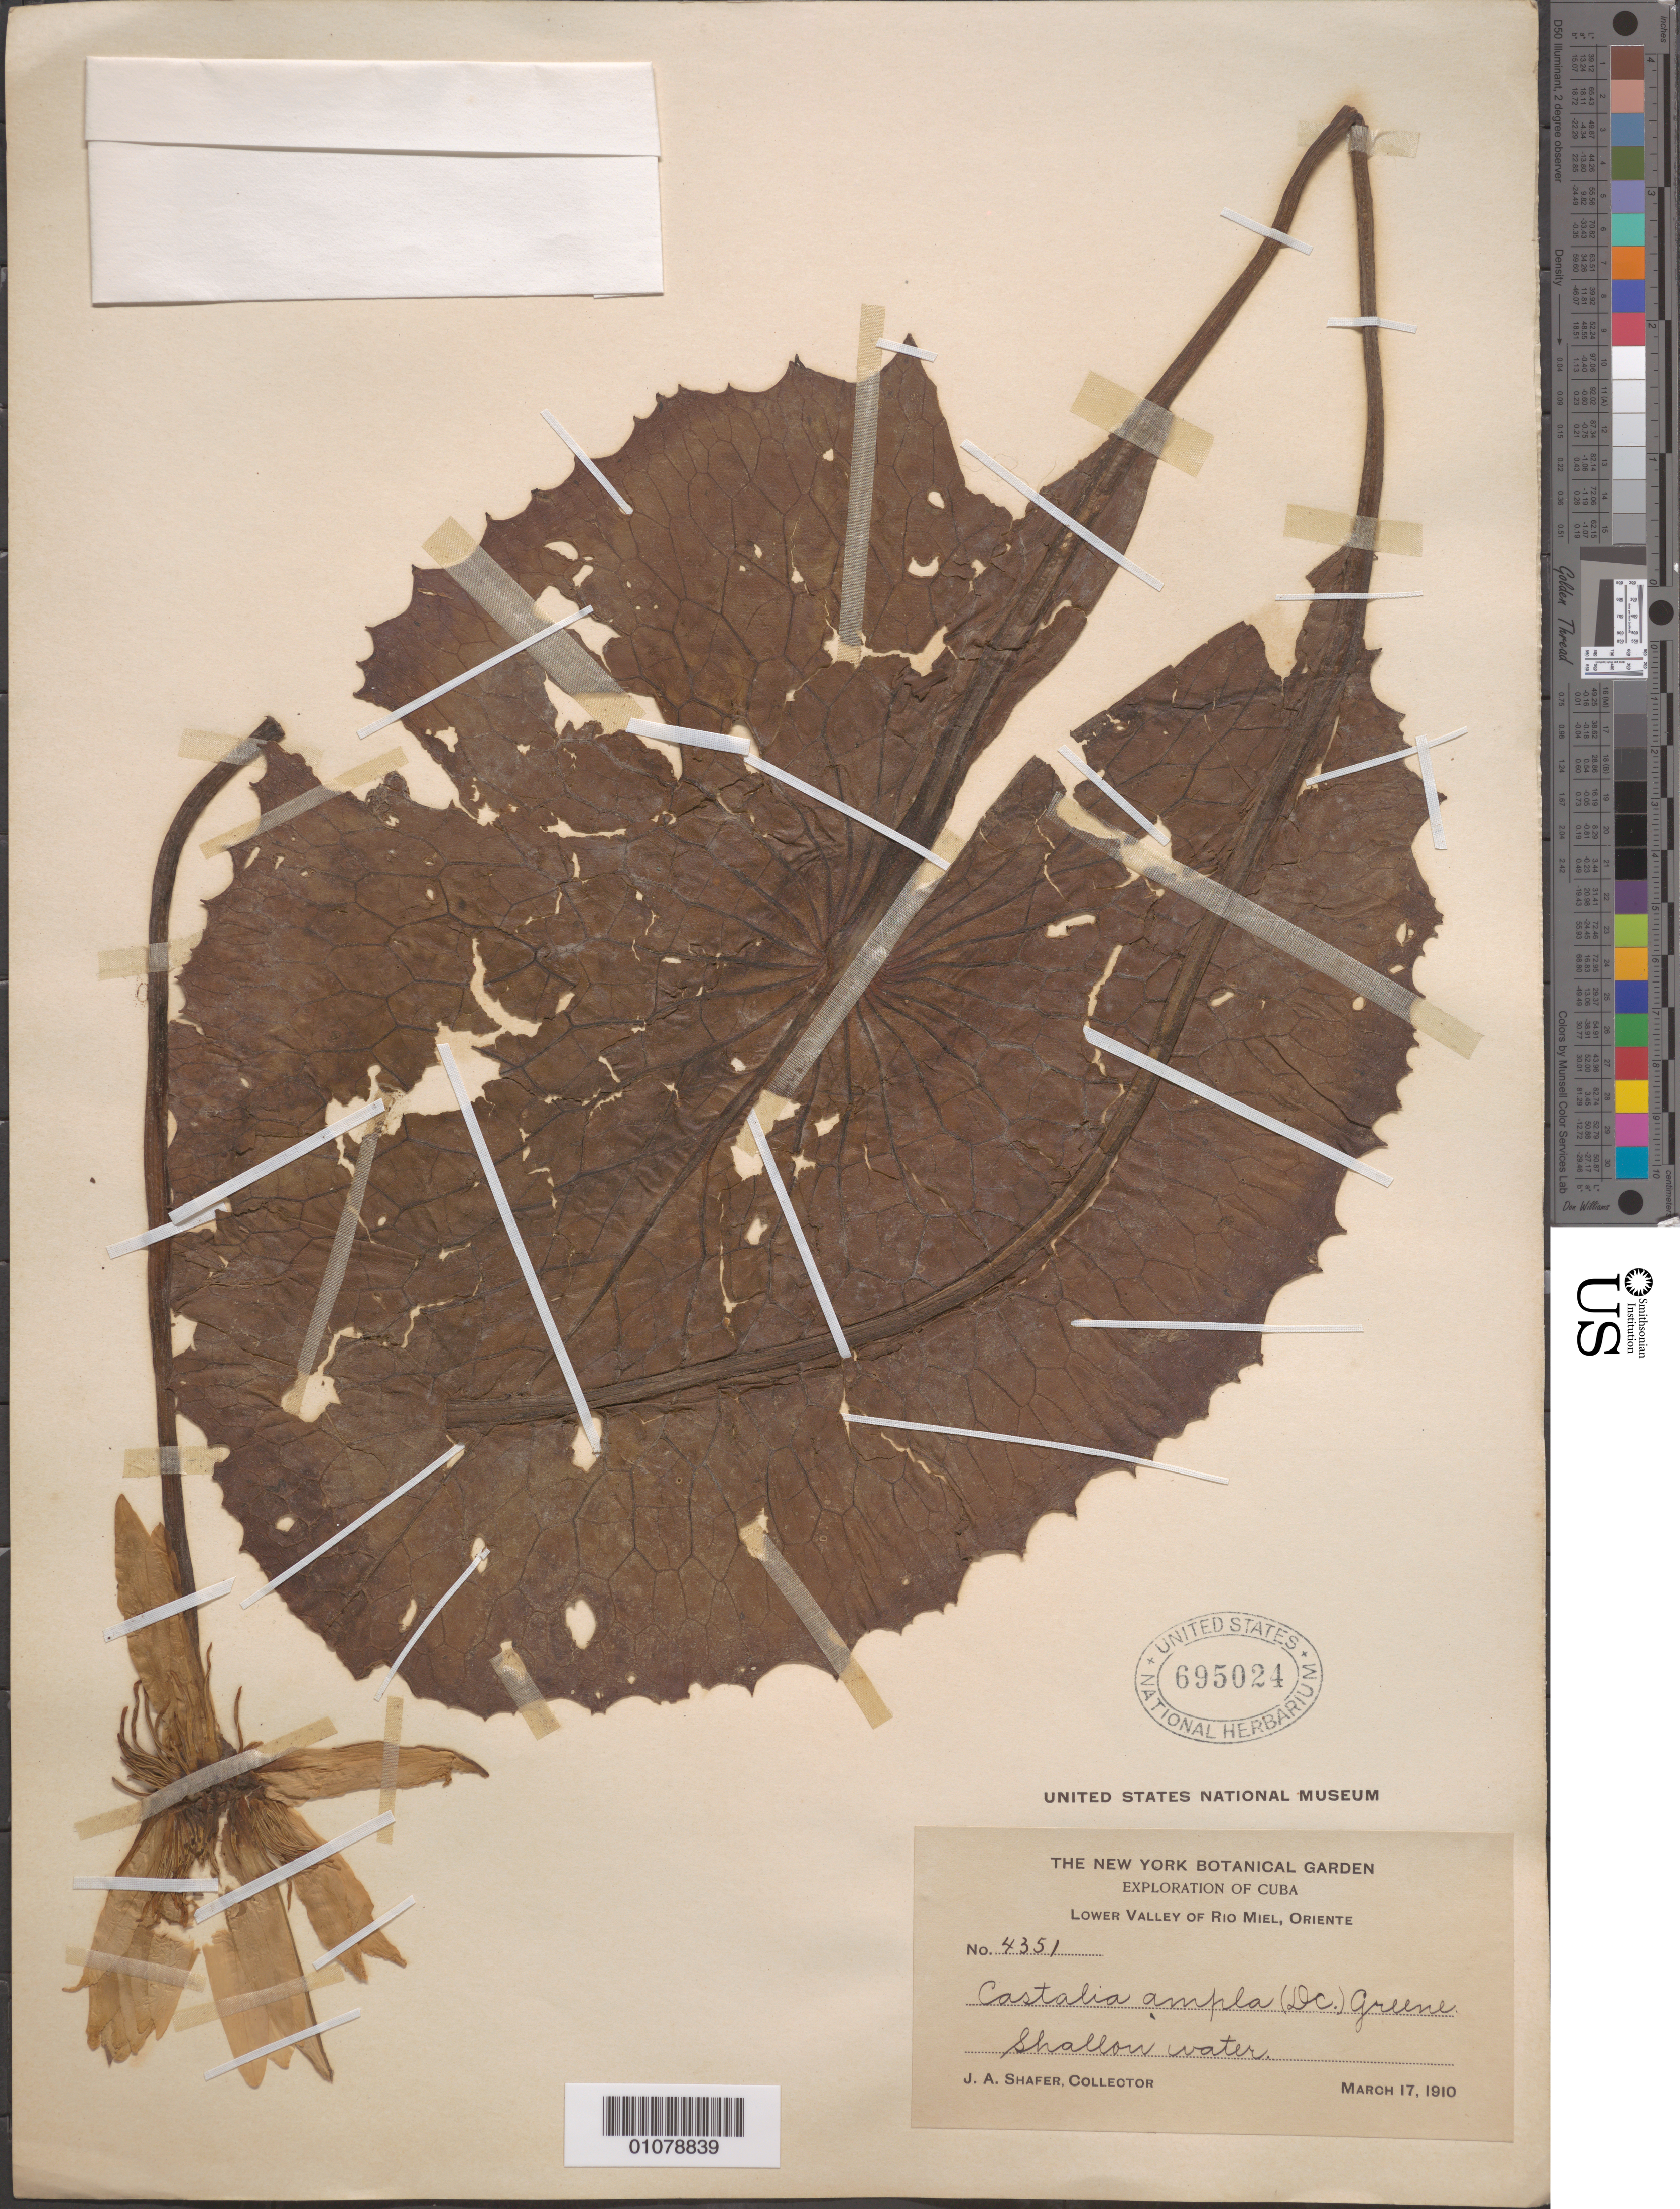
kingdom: Plantae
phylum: Tracheophyta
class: Magnoliopsida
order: Nymphaeales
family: Nymphaeaceae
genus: Nymphaea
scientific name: Nymphaea ampla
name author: (Salisb.) DC.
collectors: J. A. Shafer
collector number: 4351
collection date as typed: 17 Mar 1910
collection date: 1910-03-17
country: Cuba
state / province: Oriente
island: Cuba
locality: Lower Valley of Rio Miel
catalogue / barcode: US 695024